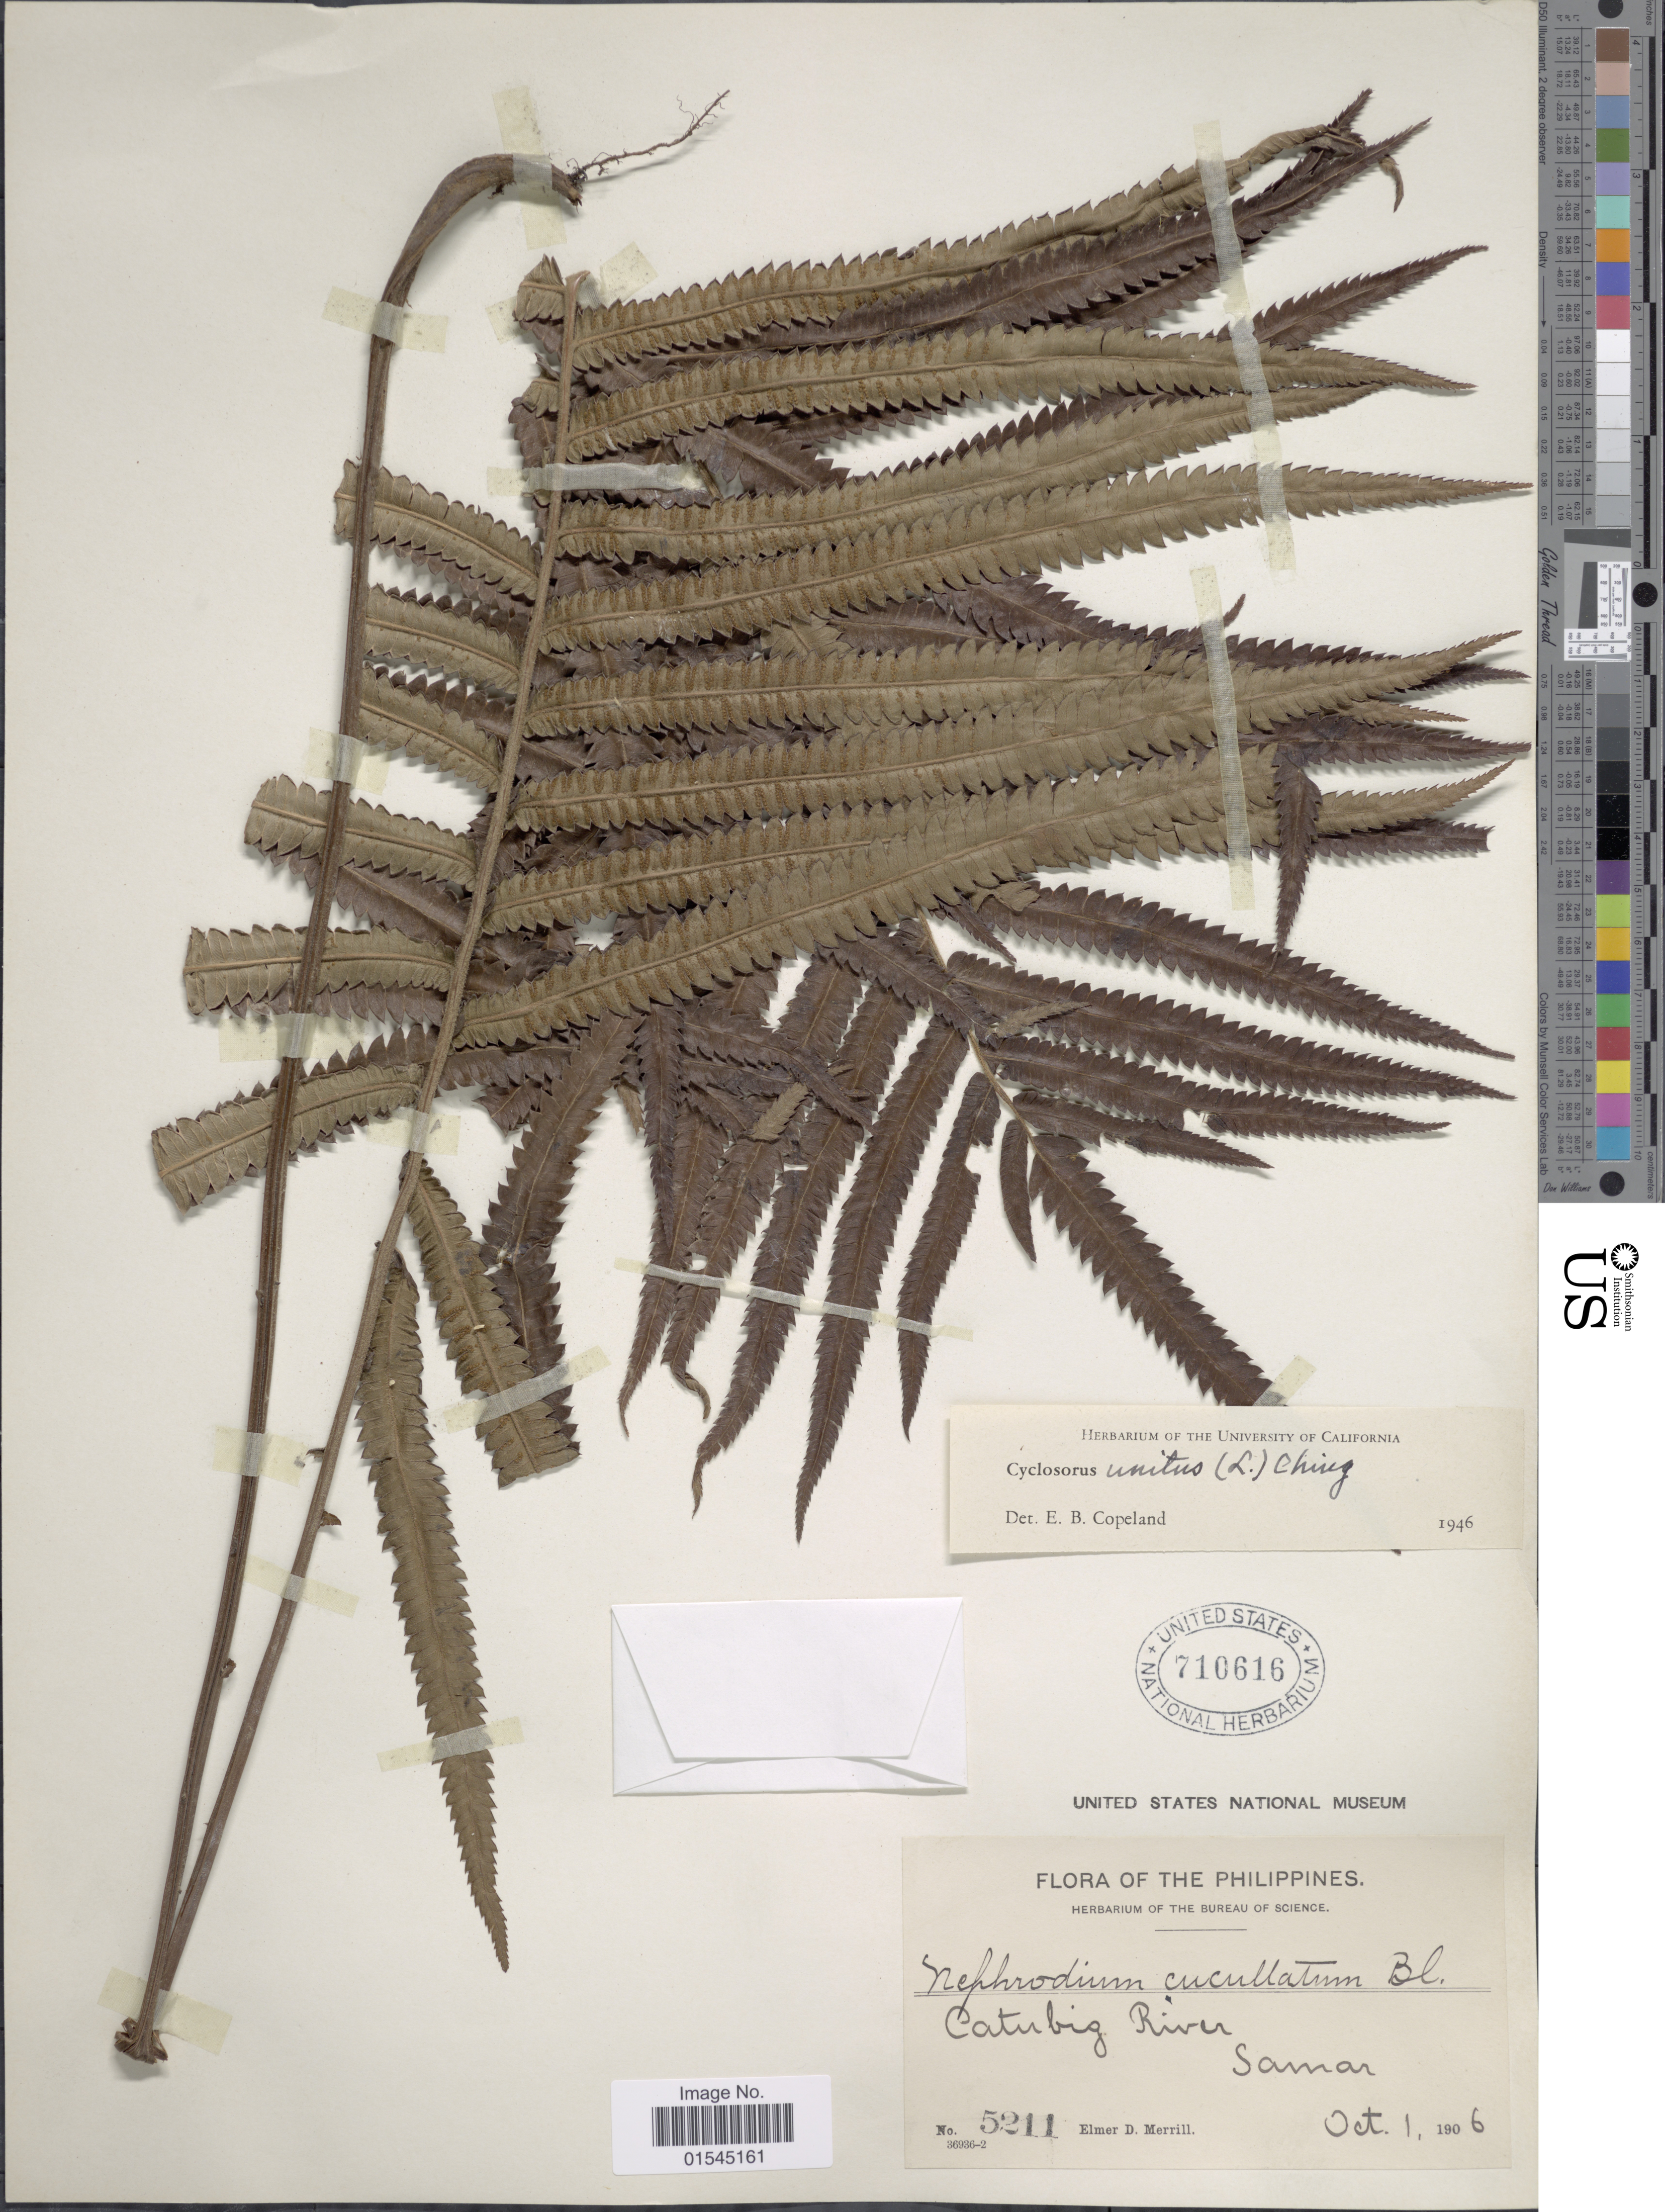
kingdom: Plantae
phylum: Tracheophyta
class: Polypodiopsida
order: Polypodiales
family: Thelypteridaceae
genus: Sphaerostephanos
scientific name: Sphaerostephanos unitus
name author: (L.) Holttum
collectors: E. D. Merrill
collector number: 5521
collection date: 1906-10-01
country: Philippines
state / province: Eastern Visayas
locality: Samar. Catubig River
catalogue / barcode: US 710616